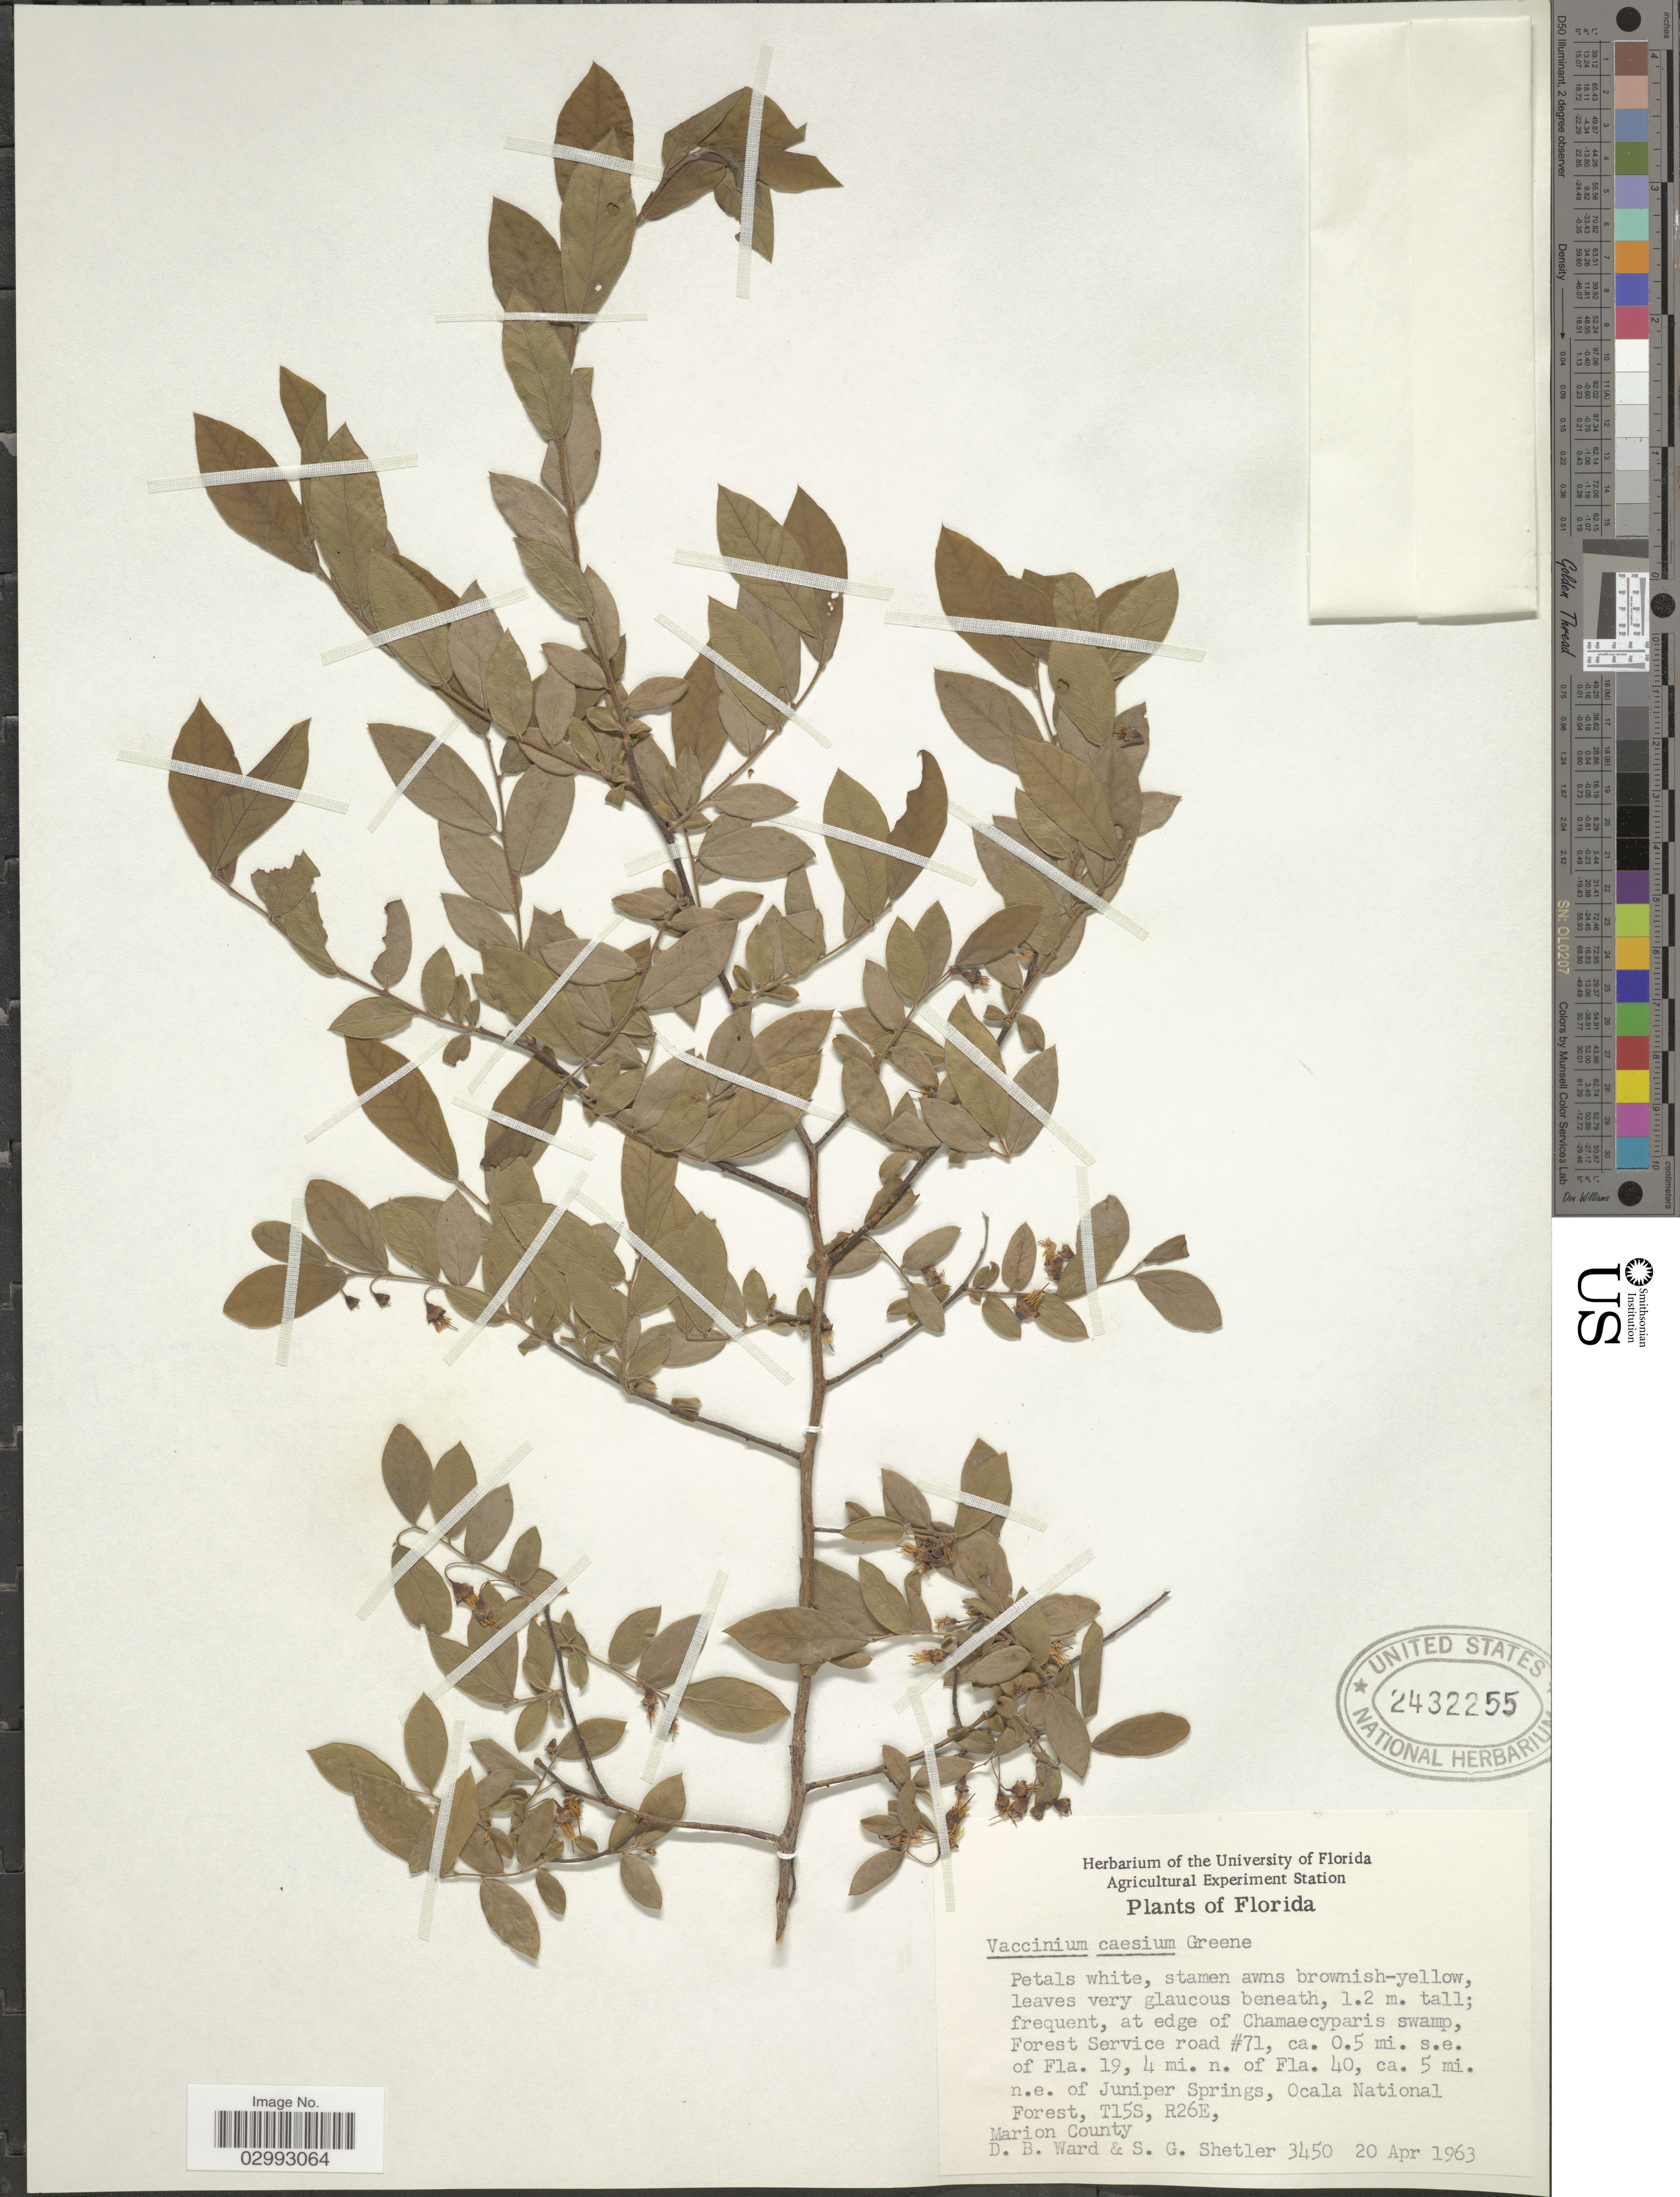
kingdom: Plantae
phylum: Tracheophyta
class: Magnoliopsida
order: Ericales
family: Ericaceae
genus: Polycodium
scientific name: Polycodium caesium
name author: (Greene) Greene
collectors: D. B. Ward & S. Shetler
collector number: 3450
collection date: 1963-04-20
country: United States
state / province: Florida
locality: At edge of Chamaecyparis swamp, Forest Service road #71, ca. 0.5 mi. s.e. of Fla. 19, 4 mi. n. of Fla. 40, ca. 5 mi. n.e. of Juniper Springs, Ocala National Forest, T15S, R26E, Marion County.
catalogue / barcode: US 2432255